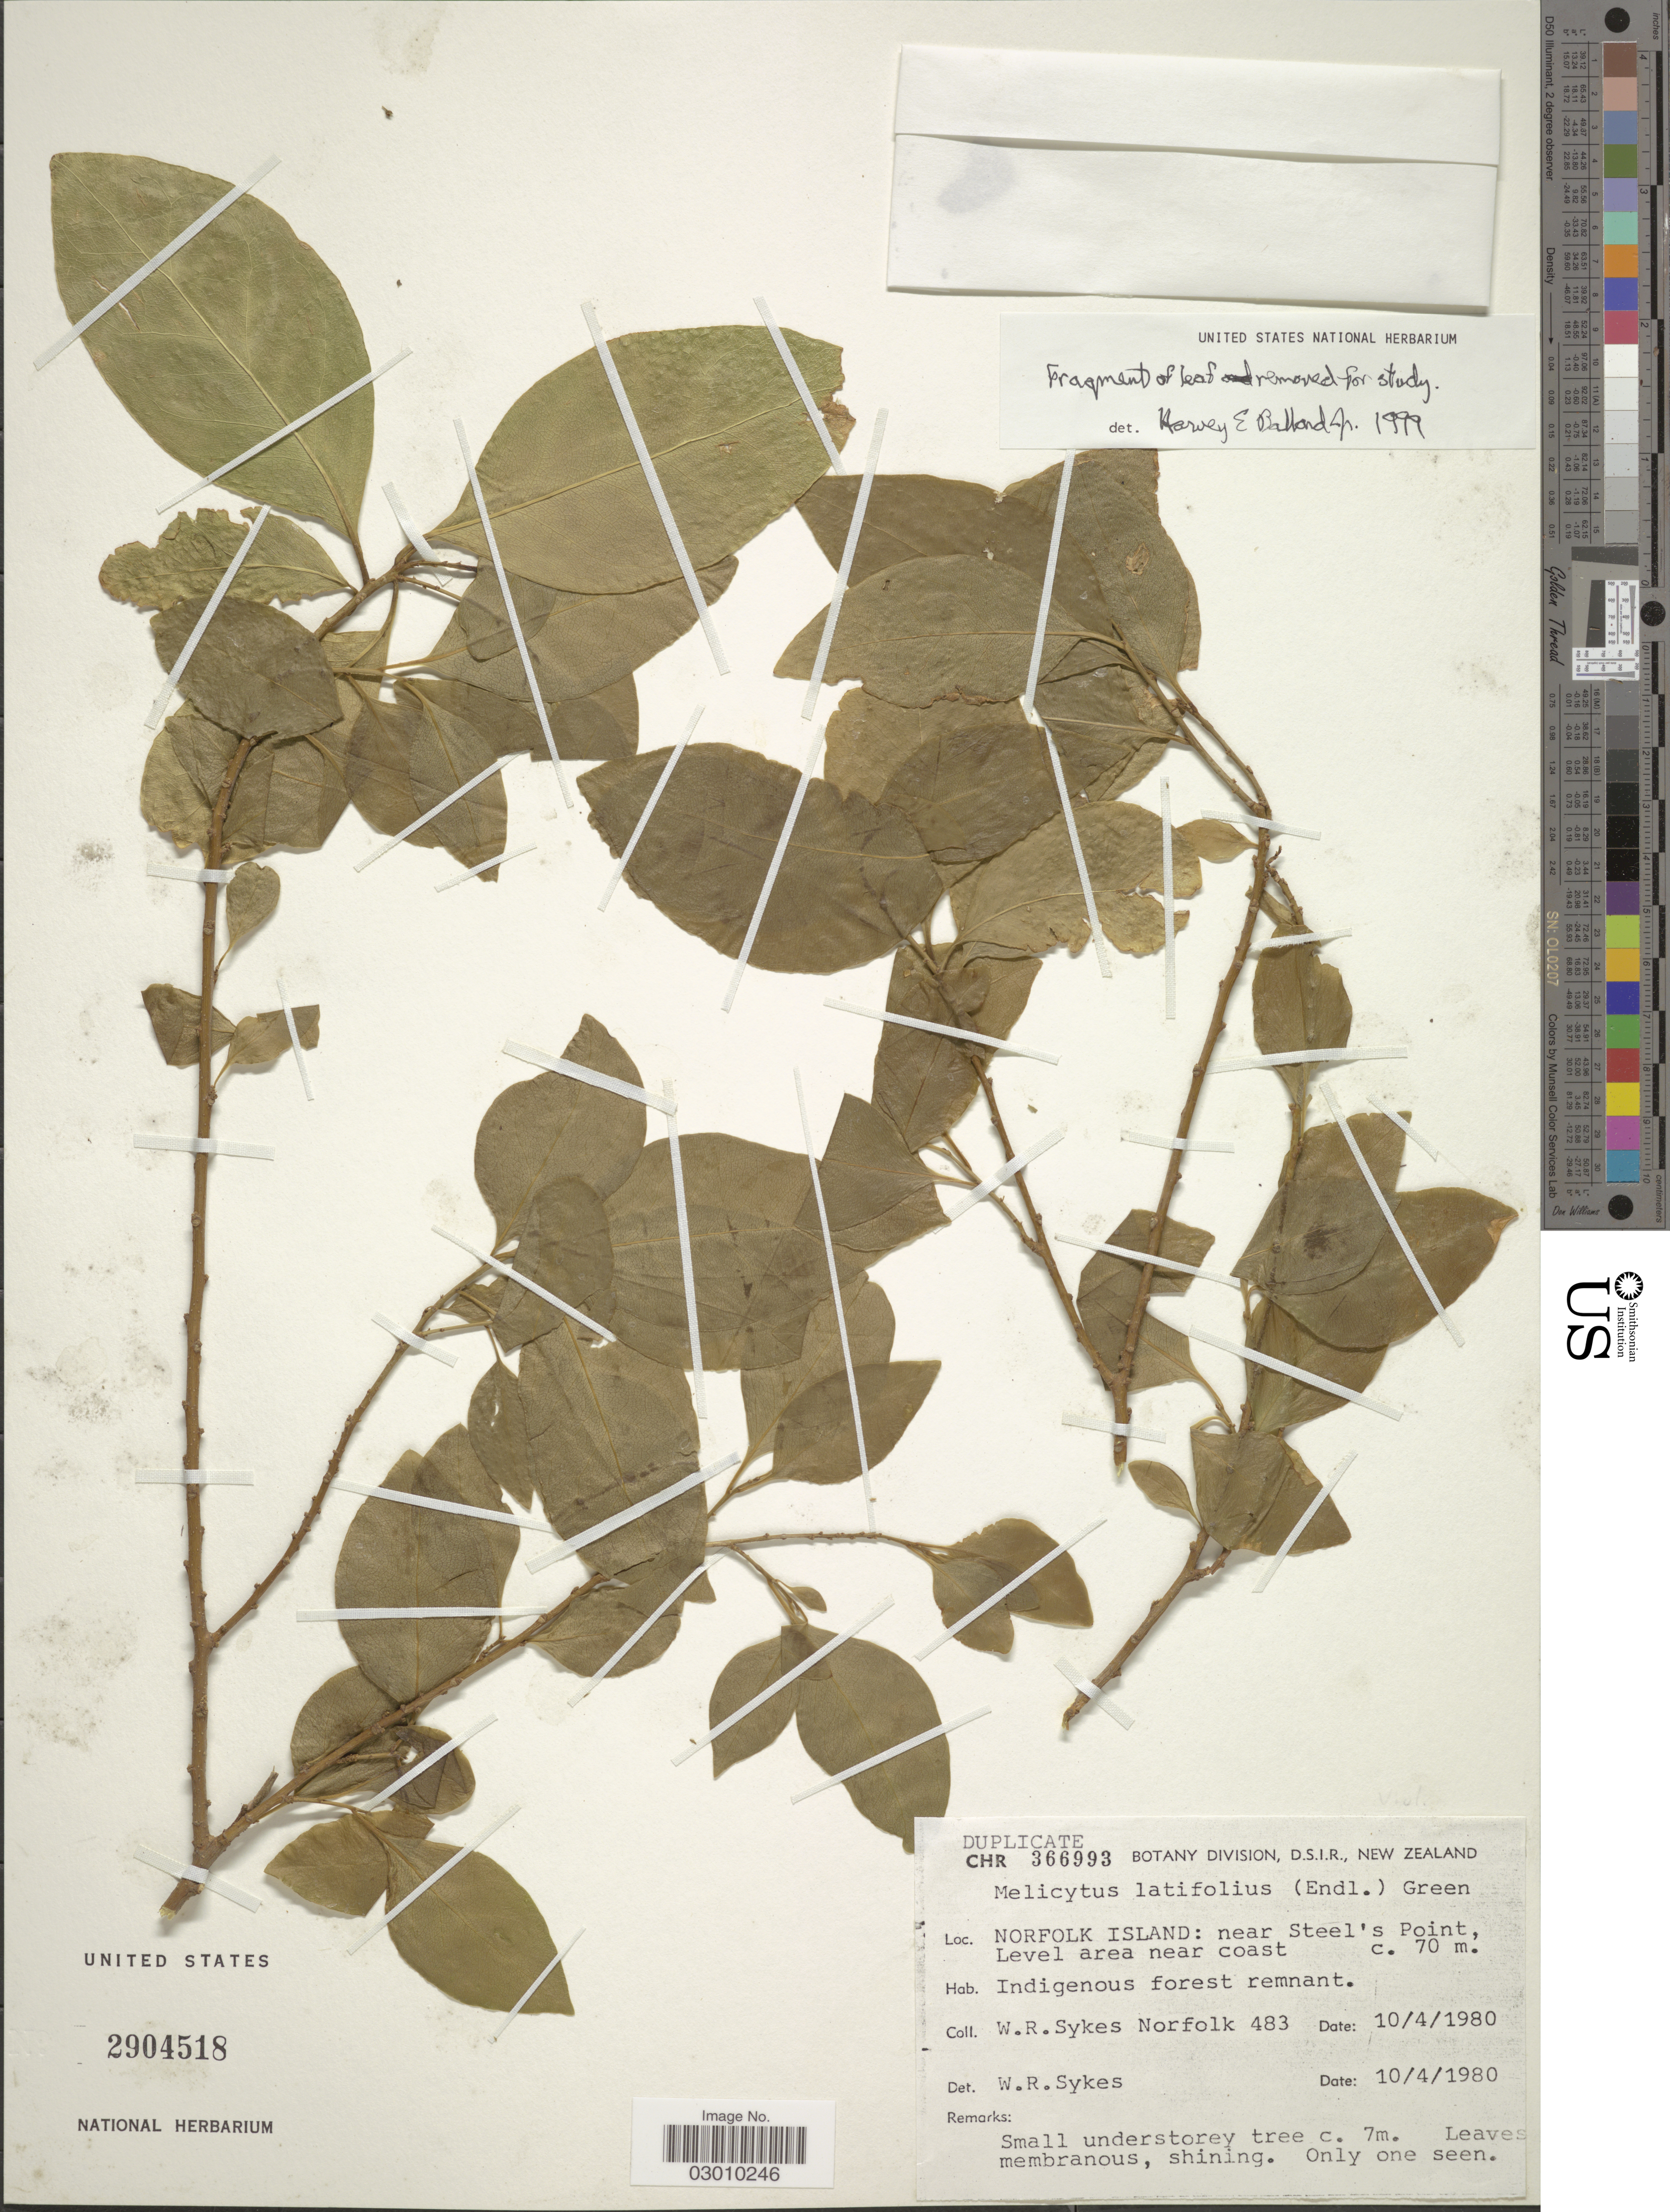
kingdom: Plantae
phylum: Tracheophyta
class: Magnoliopsida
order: Malpighiales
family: Violaceae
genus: Melicytus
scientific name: Melicytus latifolius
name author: (Lindl.) P.S. Green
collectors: W. R. Sykes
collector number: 483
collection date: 1980-04-10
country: Australia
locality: Norfolk Island: near Steel's Point, Level area near coast.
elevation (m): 70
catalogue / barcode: US 2904518